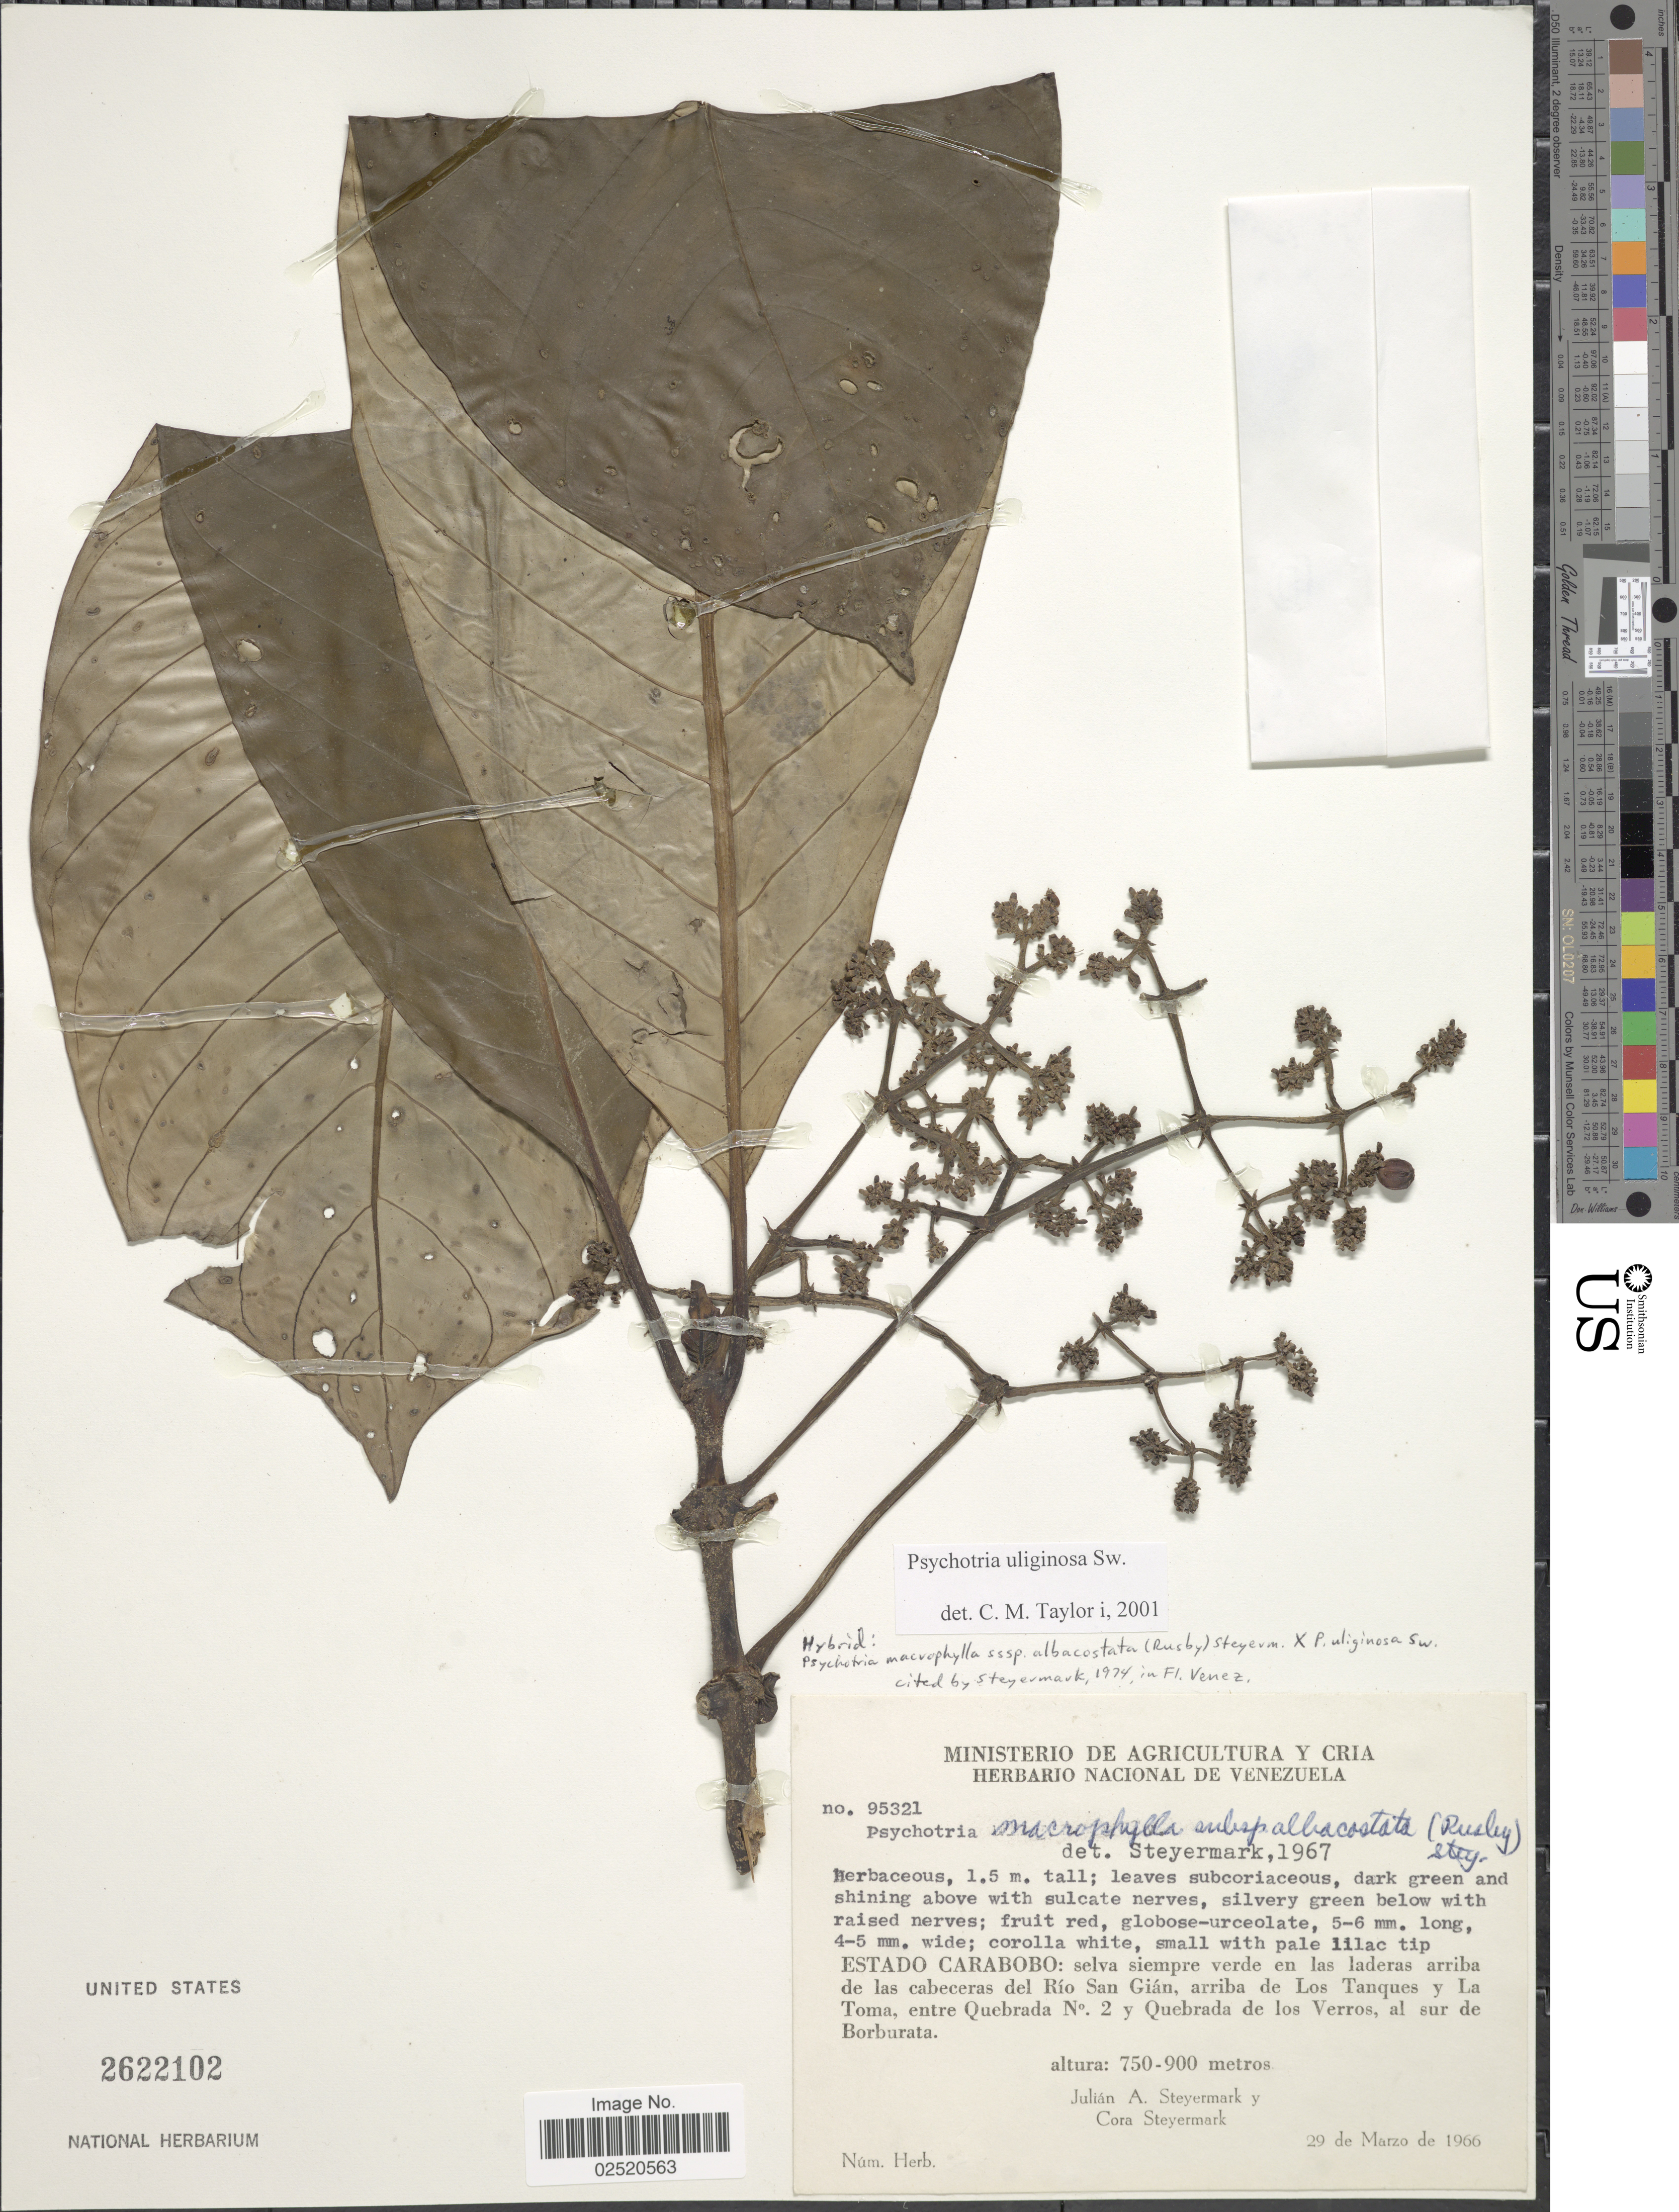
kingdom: Plantae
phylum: Tracheophyta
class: Magnoliopsida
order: Gentianales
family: Rubiaceae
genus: Psychotria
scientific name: Psychotria uliginosa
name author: Sw.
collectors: J. Steyermark & C. Steyermark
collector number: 95321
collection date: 1966-03-29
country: Venezuela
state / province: Carabobo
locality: Selva siempre verde en las laderas arriba de las cabeceras del Río San Gián, arriba de Los Tanques y La Toma, entre Quebrada N°, 2 y Quebrada de los Verros, al sur de Borburata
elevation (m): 750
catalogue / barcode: US 2622102